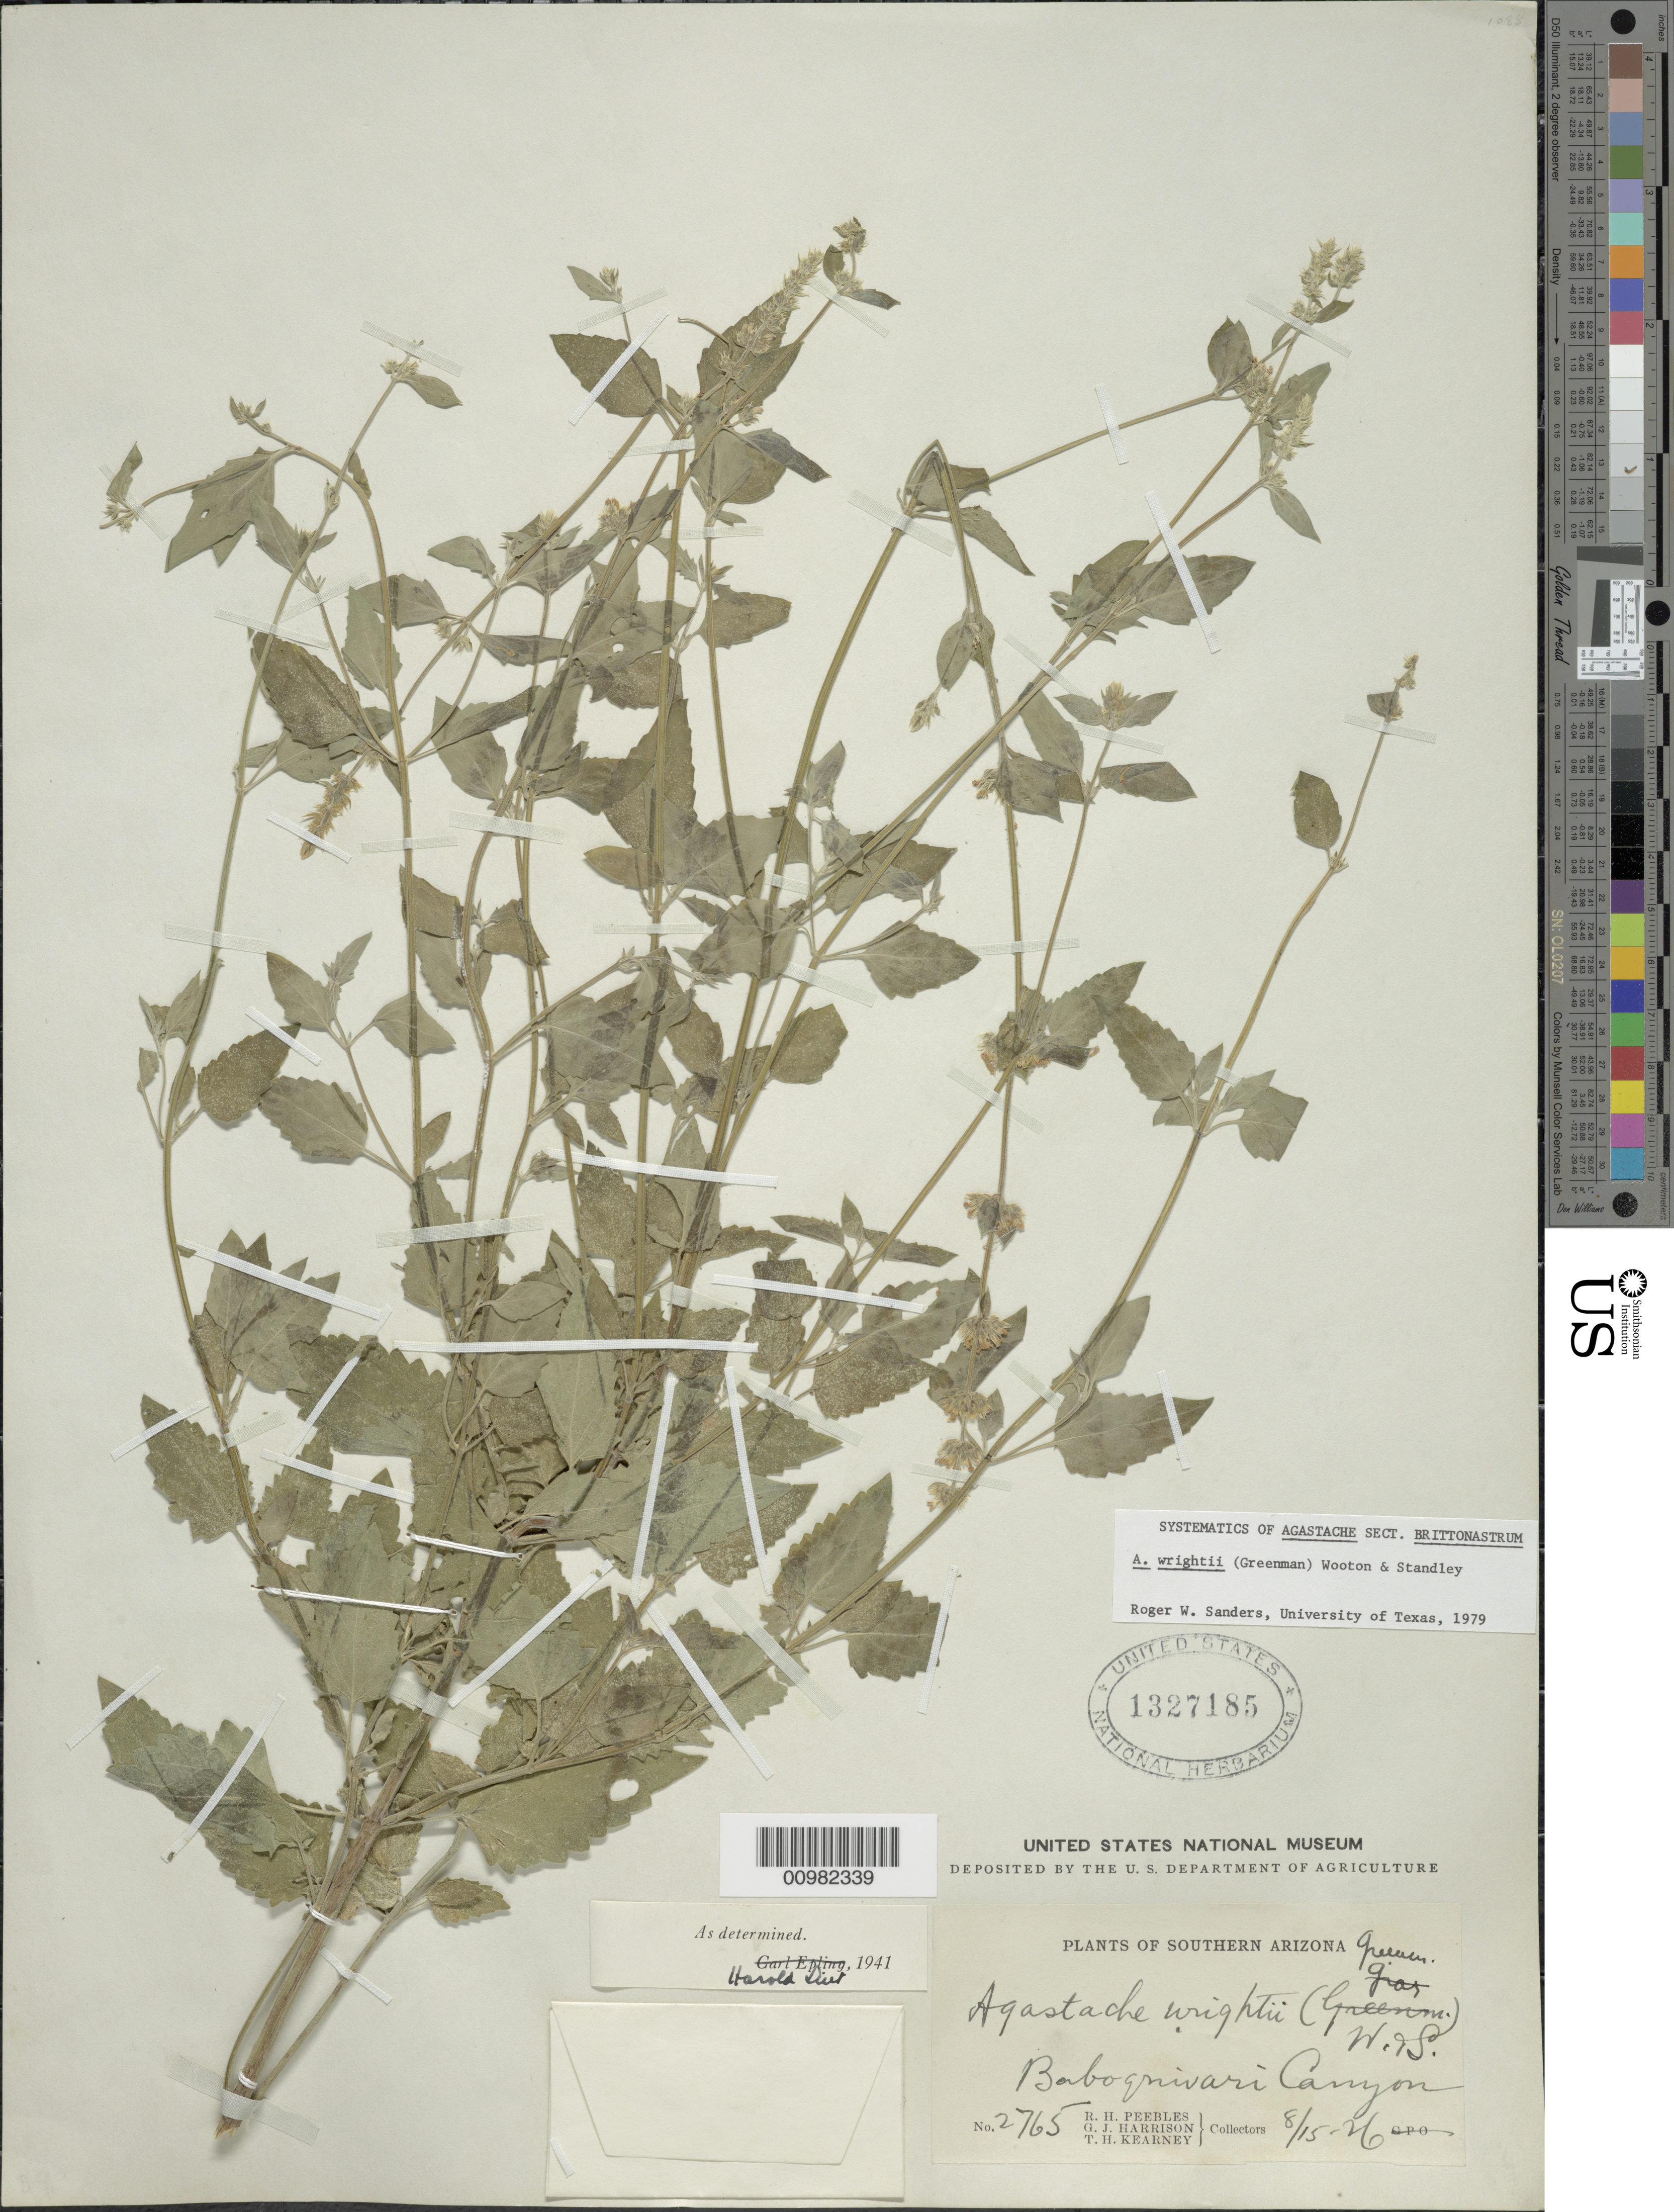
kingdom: Plantae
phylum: Tracheophyta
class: Magnoliopsida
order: Lamiales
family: Lamiaceae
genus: Agastache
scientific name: Agastache wrightii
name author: (Greenm.) Wooton & Standl.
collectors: R. H. Peebles & G. J. Harrison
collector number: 2765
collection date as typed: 15 Aug 1926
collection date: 1926-08-15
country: United States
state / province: Arizona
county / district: Pima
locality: Baboquivari Canyon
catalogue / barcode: US 1327185